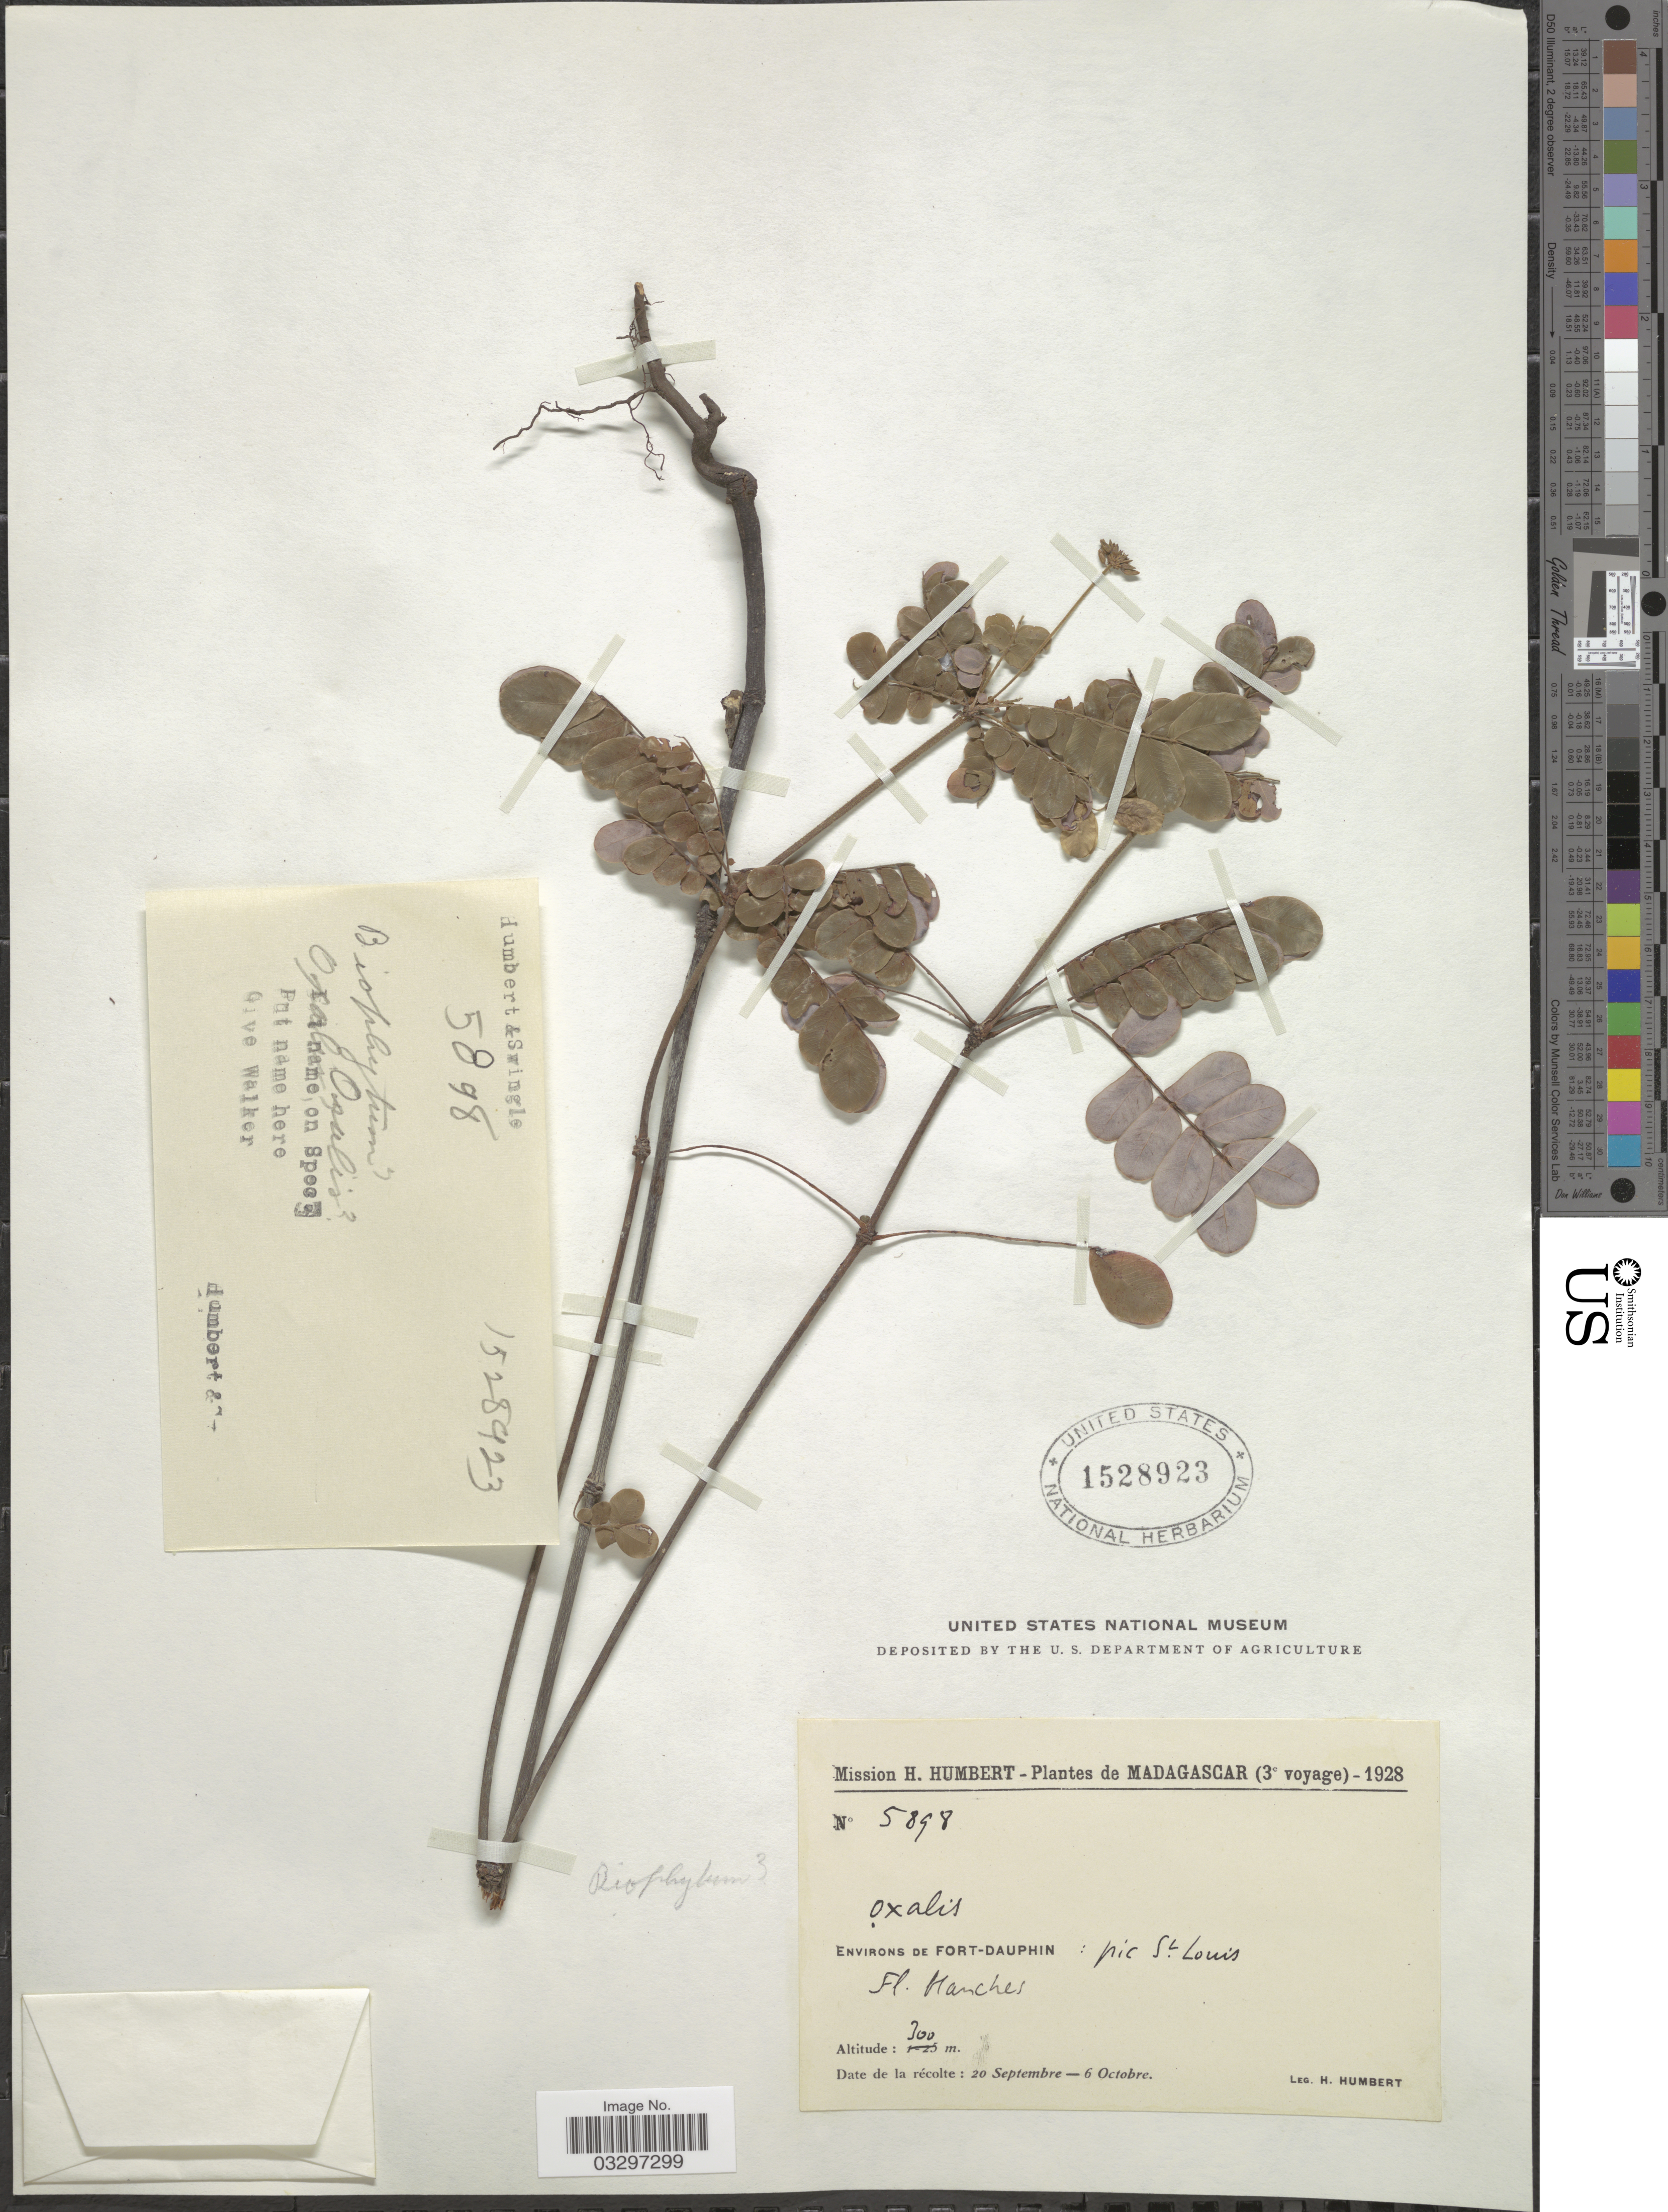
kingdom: Plantae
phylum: Tracheophyta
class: Magnoliopsida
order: Oxalidales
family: Oxalidaceae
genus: Biophytum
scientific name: Biophytum sp.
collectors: H. Humbert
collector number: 5898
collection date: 1928-09-20/1928-10-06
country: Madagascar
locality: Environs de Fort-Dauphin: pic St. Louis.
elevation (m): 300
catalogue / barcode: US 1528923